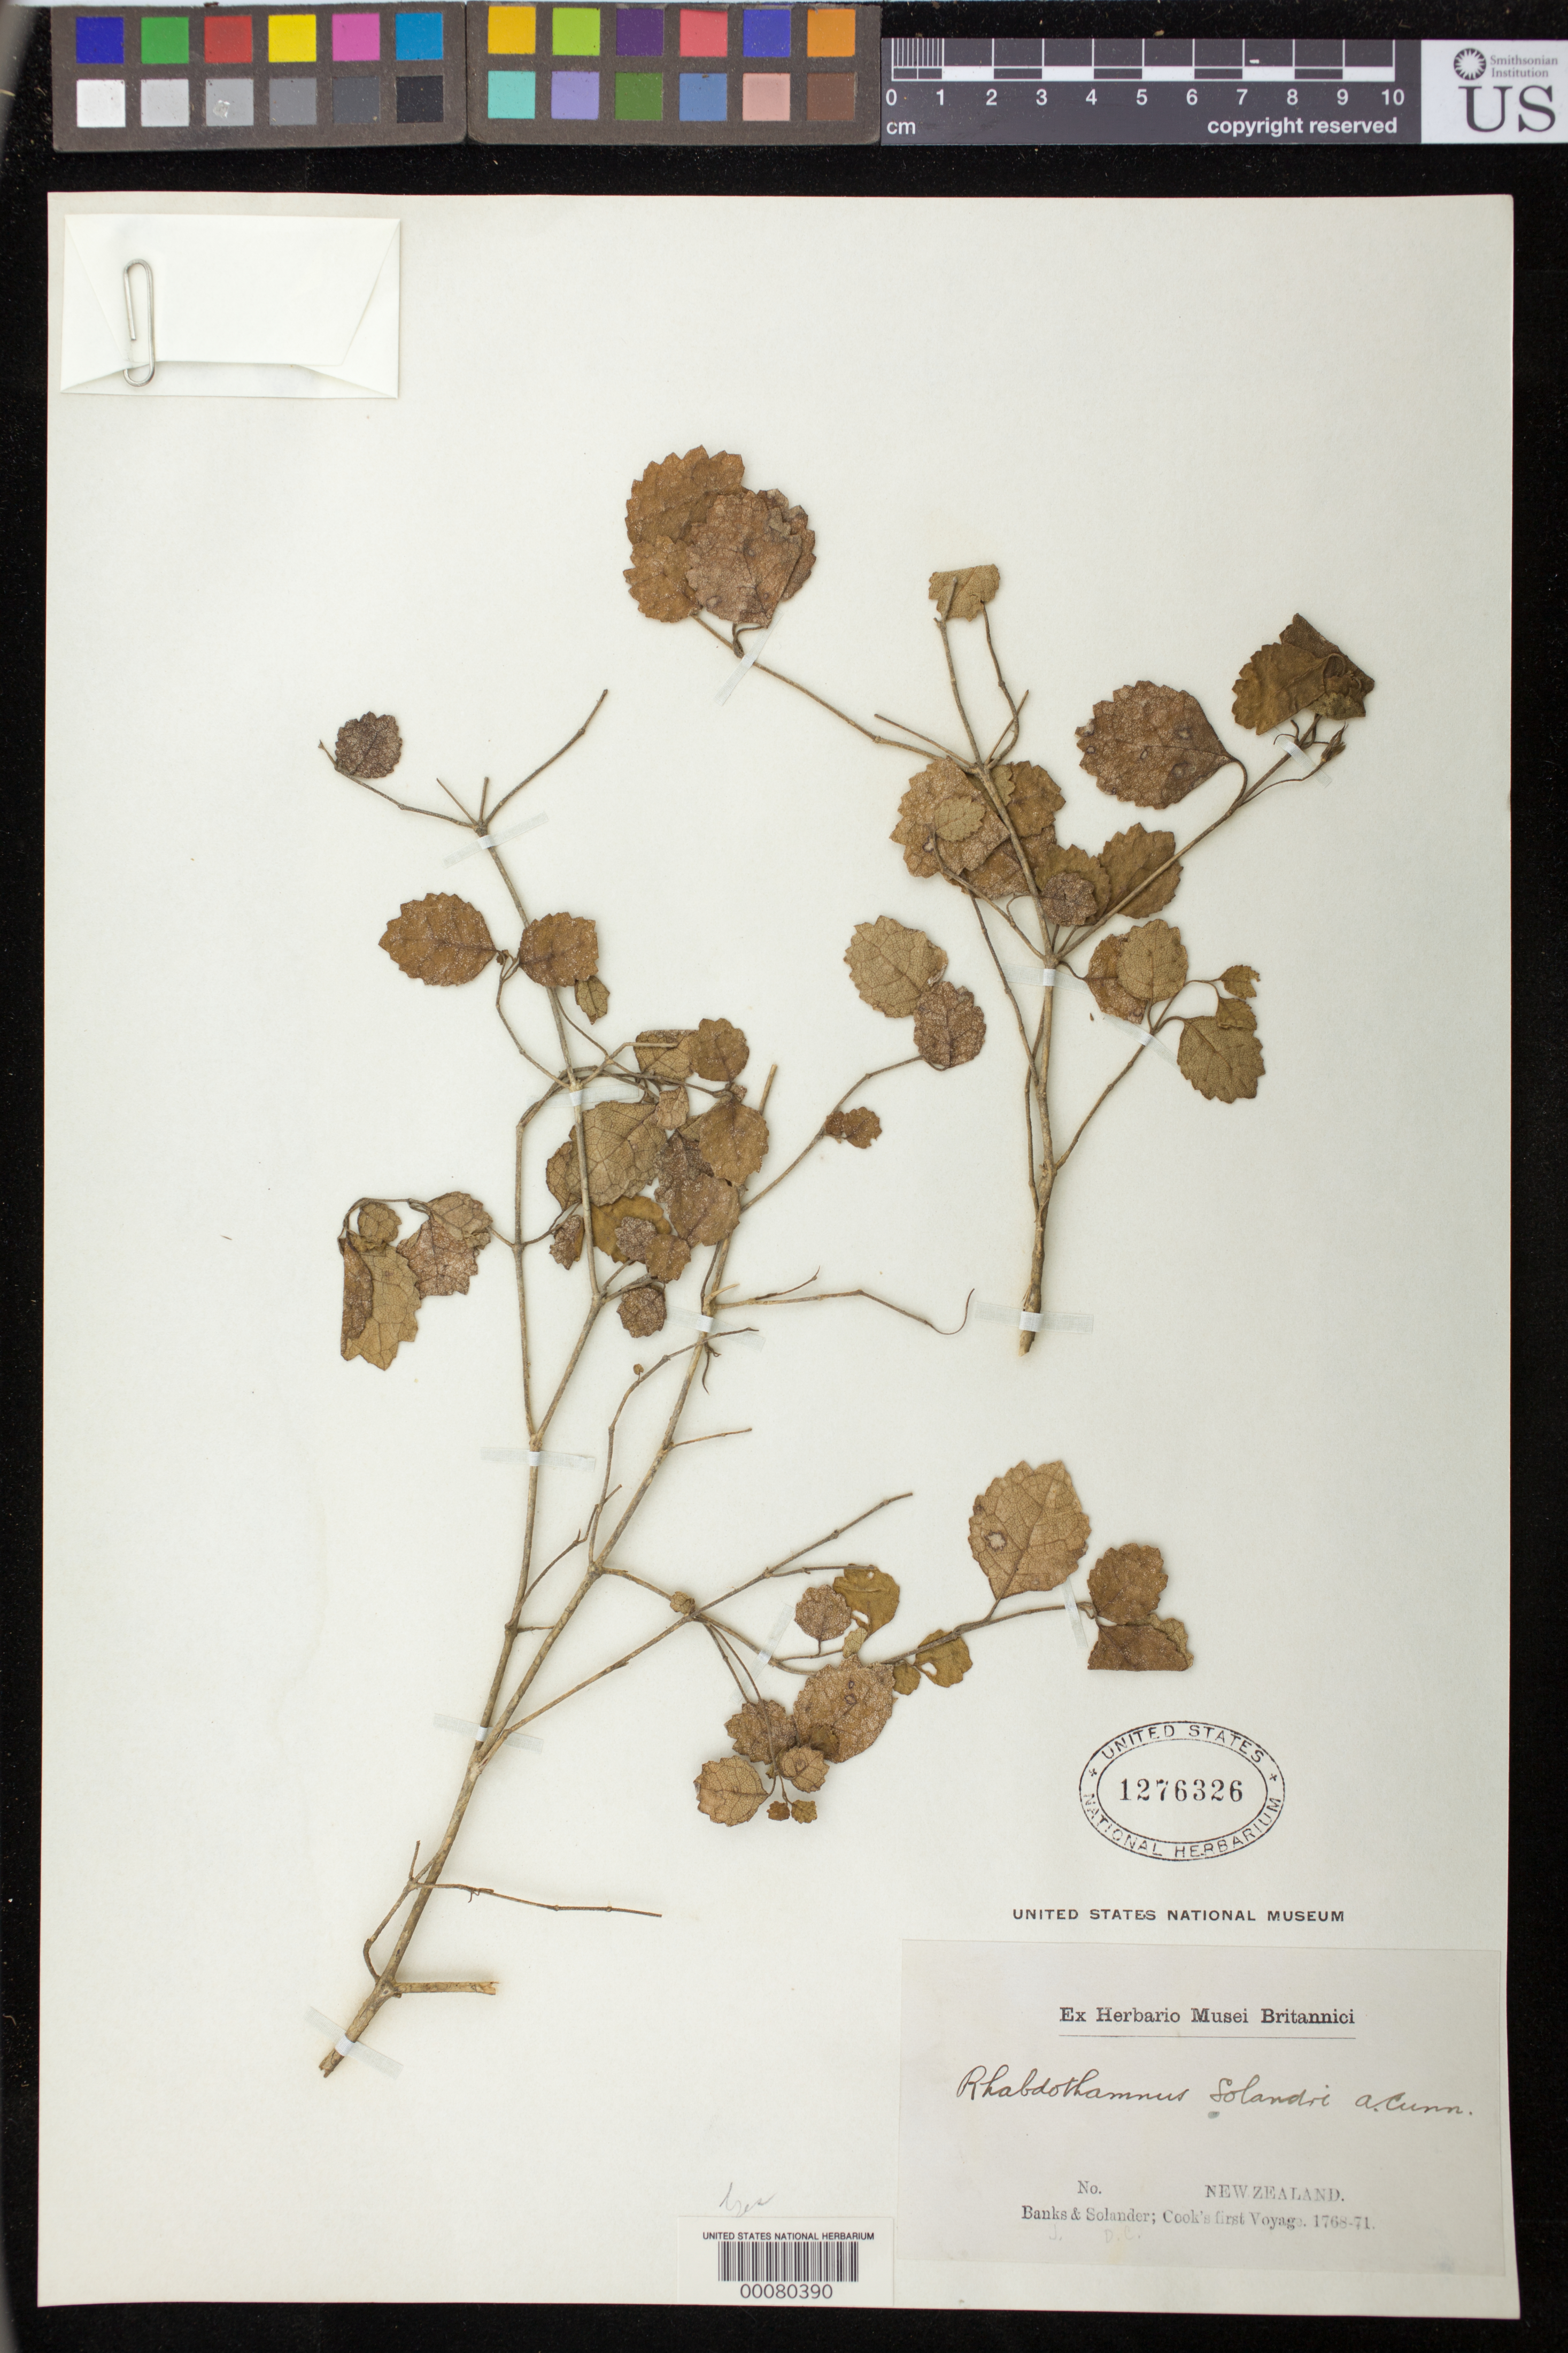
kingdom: Plantae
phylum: Tracheophyta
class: Magnoliopsida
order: Lamiales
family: Gesneriaceae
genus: Rhabdothamnus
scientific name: Rhabdothamnus solandri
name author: A. Cunn.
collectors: J. Banks & D. C. Solander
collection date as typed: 1768-1771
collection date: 1768/1771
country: New Zealand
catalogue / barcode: US 1276326